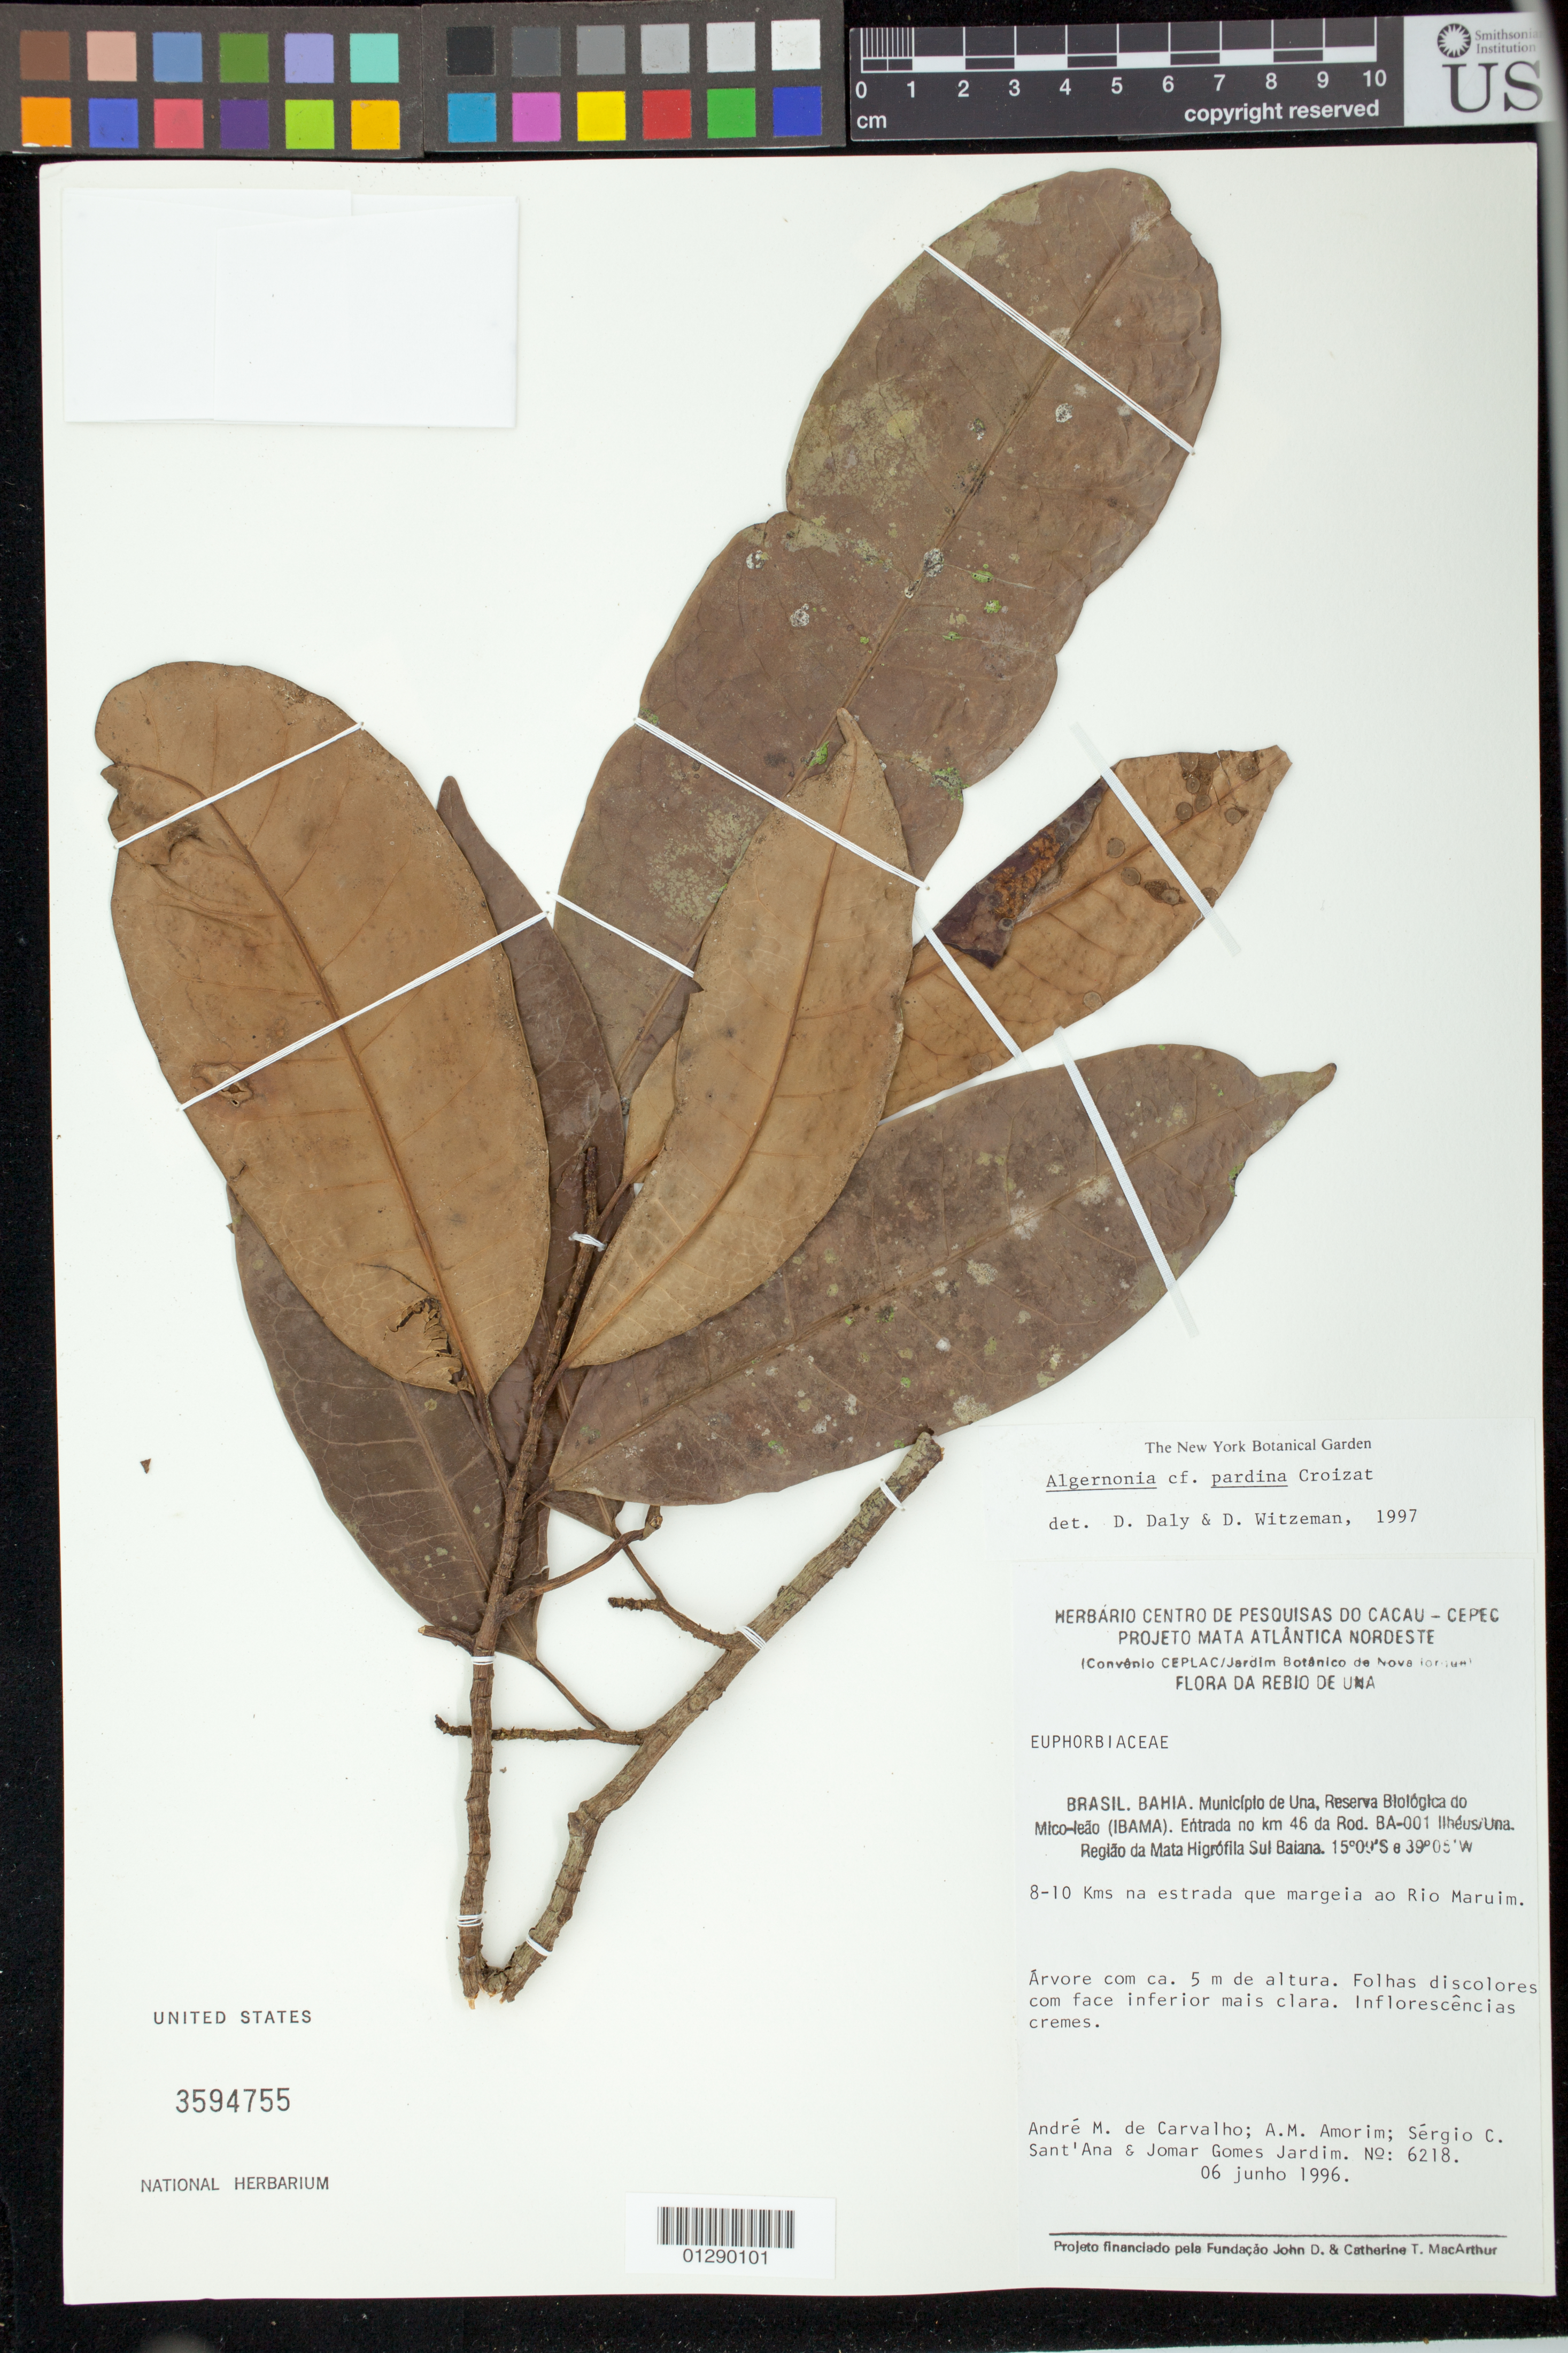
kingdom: Plantae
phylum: Tracheophyta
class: Magnoliopsida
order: Malpighiales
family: Euphorbiaceae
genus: Algernonia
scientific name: Algernonia pardina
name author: Croizat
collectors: A. M. Carvalho, A. M. Amorim, S. C. Sant'Ana & J. G. Járdim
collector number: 6218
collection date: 1996-06-06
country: Brazil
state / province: Bahia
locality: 8-10 Kms na estrada que margeia ao Rio Maruim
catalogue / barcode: US 3594755